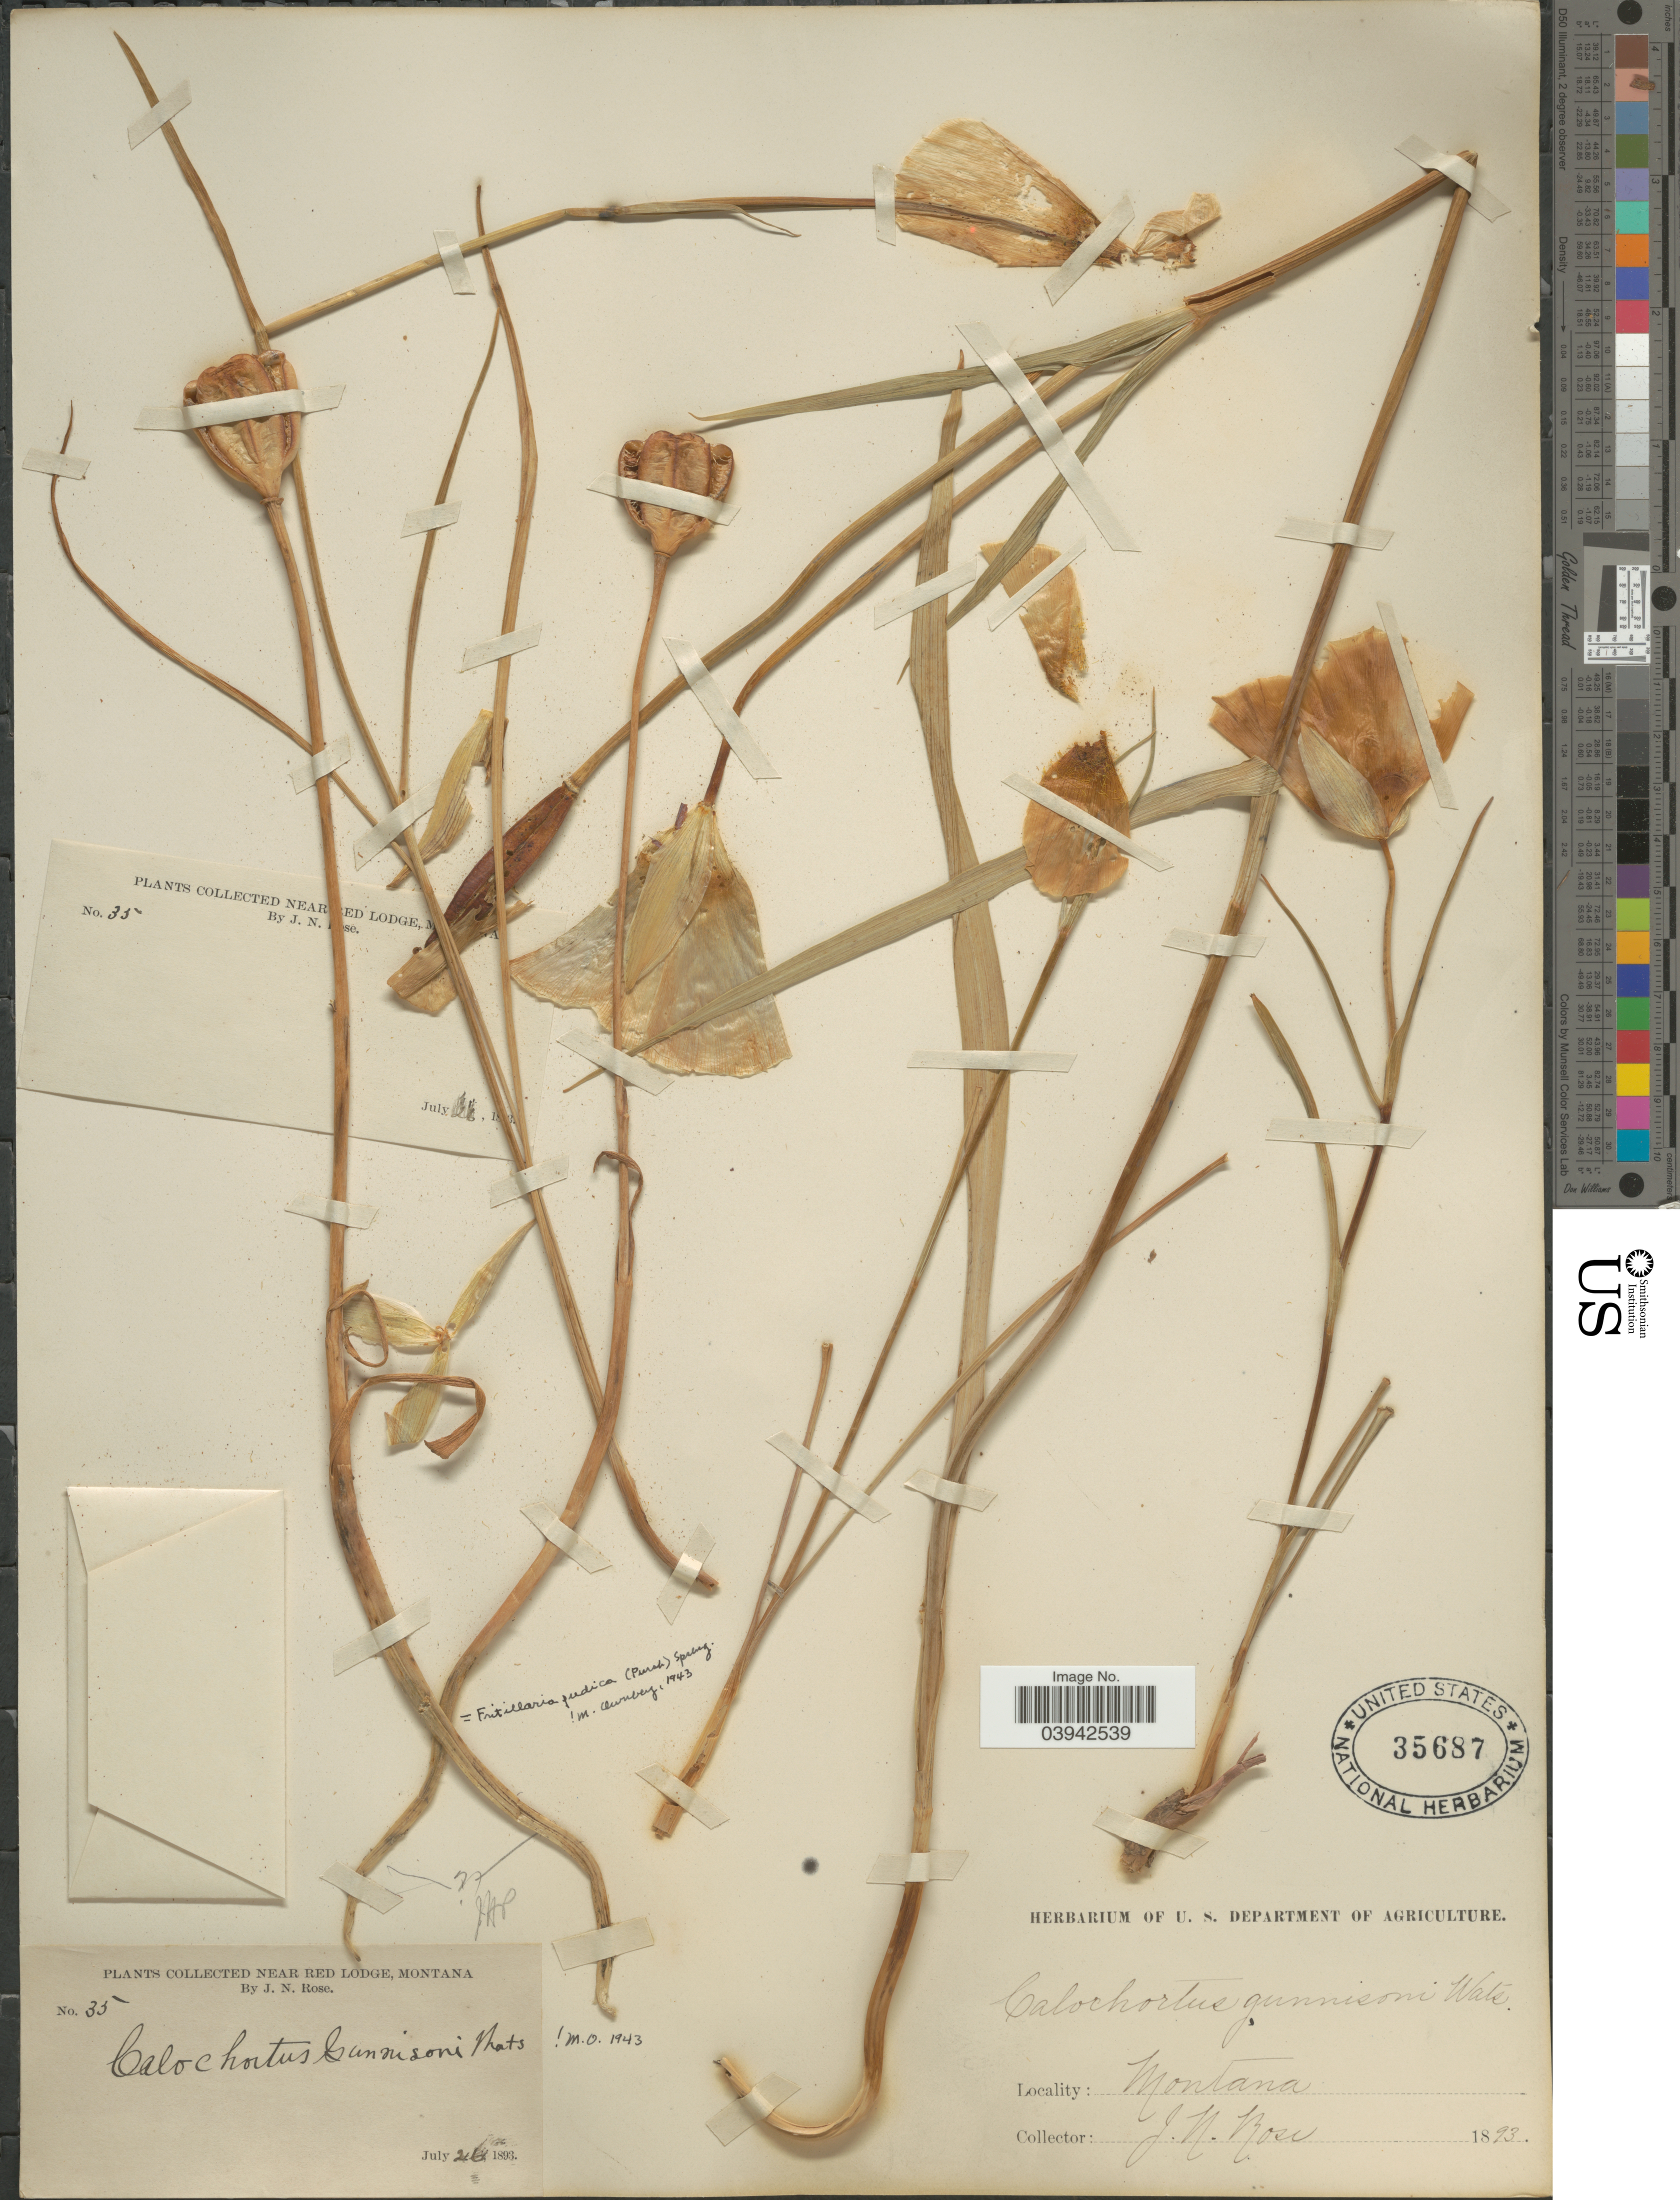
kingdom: Plantae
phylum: Tracheophyta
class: Liliopsida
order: Liliales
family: Liliaceae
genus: Calochortus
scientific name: Calochortus gunnisonii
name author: S. Watson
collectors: J. N. Rose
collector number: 35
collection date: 1893-07-26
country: United States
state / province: Montana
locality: Near Red Lodge.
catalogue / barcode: US 35687